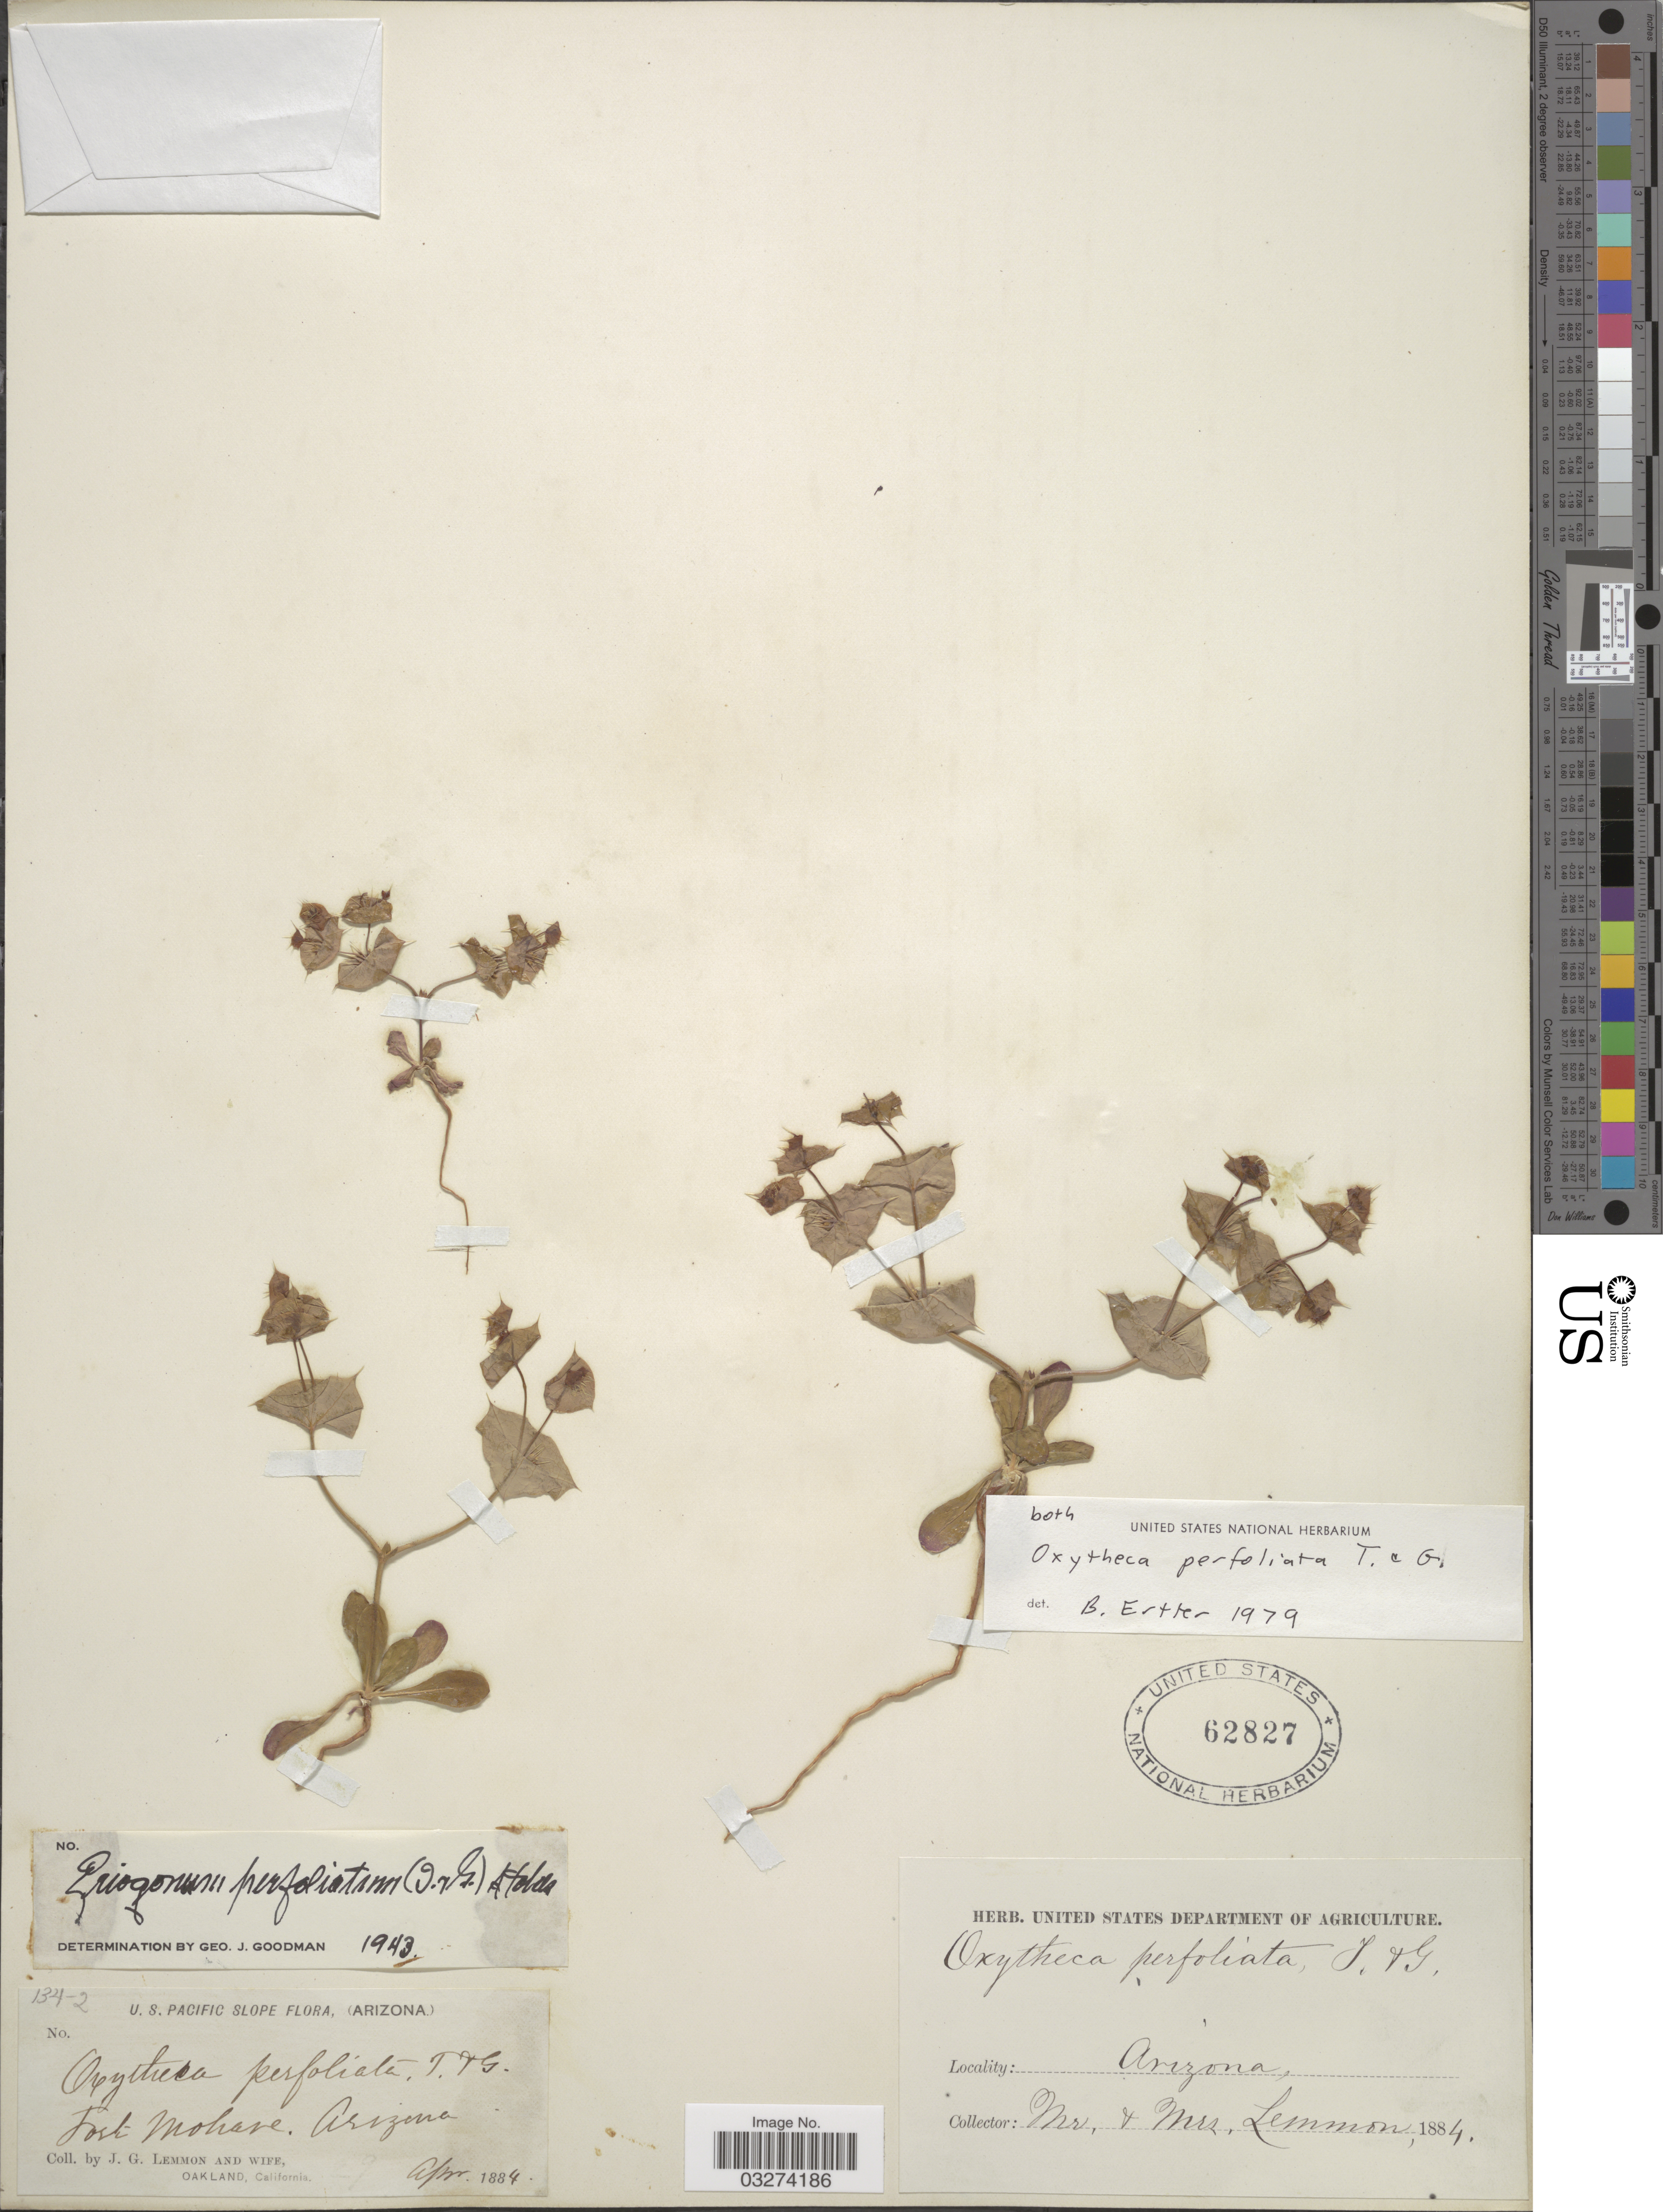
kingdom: Plantae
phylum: Tracheophyta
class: Magnoliopsida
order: Caryophyllales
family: Polygonaceae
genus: Oxytheca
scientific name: Oxytheca perfoliata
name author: Torr. & A. Gray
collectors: J. Lemmon & Mrs. J. G. Lemmon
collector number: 134-2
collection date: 1884-04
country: United States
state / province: Arizona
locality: U.S. Pacific Slope. Fort Mohave.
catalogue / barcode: US 62827